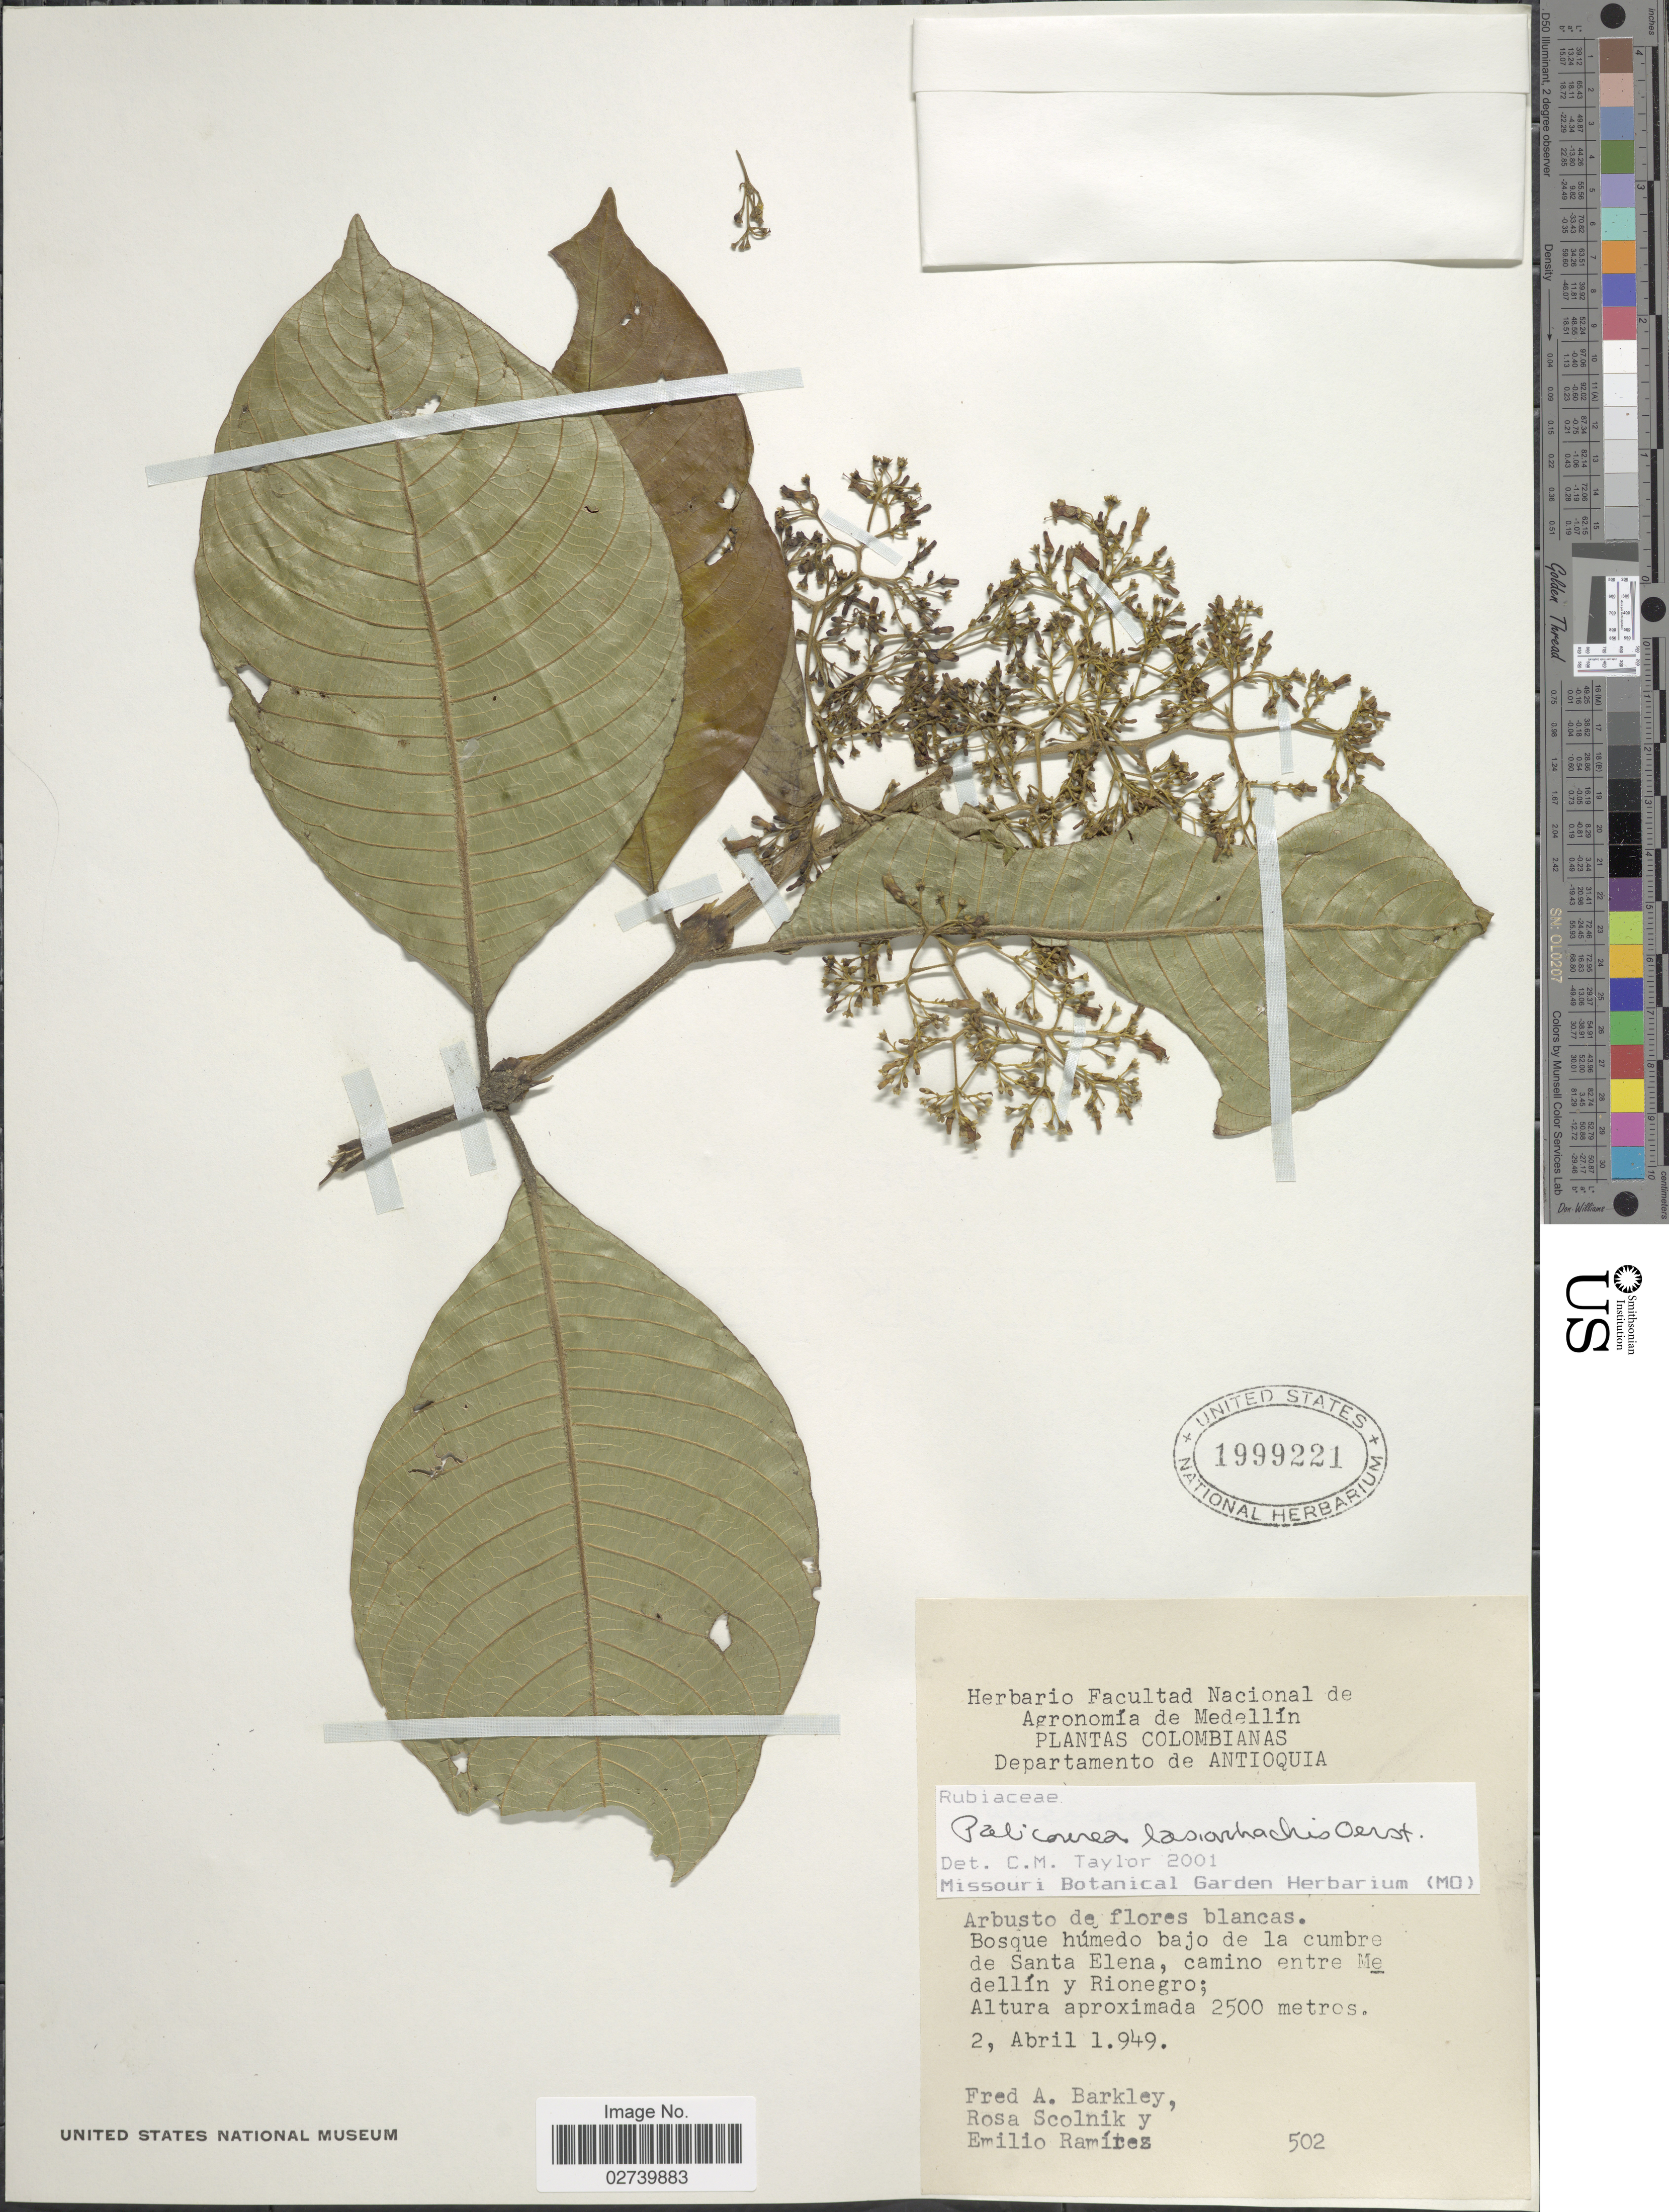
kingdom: Plantae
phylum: Tracheophyta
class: Magnoliopsida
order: Gentianales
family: Rubiaceae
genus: Palicourea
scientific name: Palicourea lasiorrhachis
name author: Oerst.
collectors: F. A. Barkley, R. Scolnik & E. Ramírez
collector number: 502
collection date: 1949-04-02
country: Colombia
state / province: Antioquia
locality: Bajo la cumbre de Santa Elena, camino entre Medellín y Rionegro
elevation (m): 2500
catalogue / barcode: US 1999221